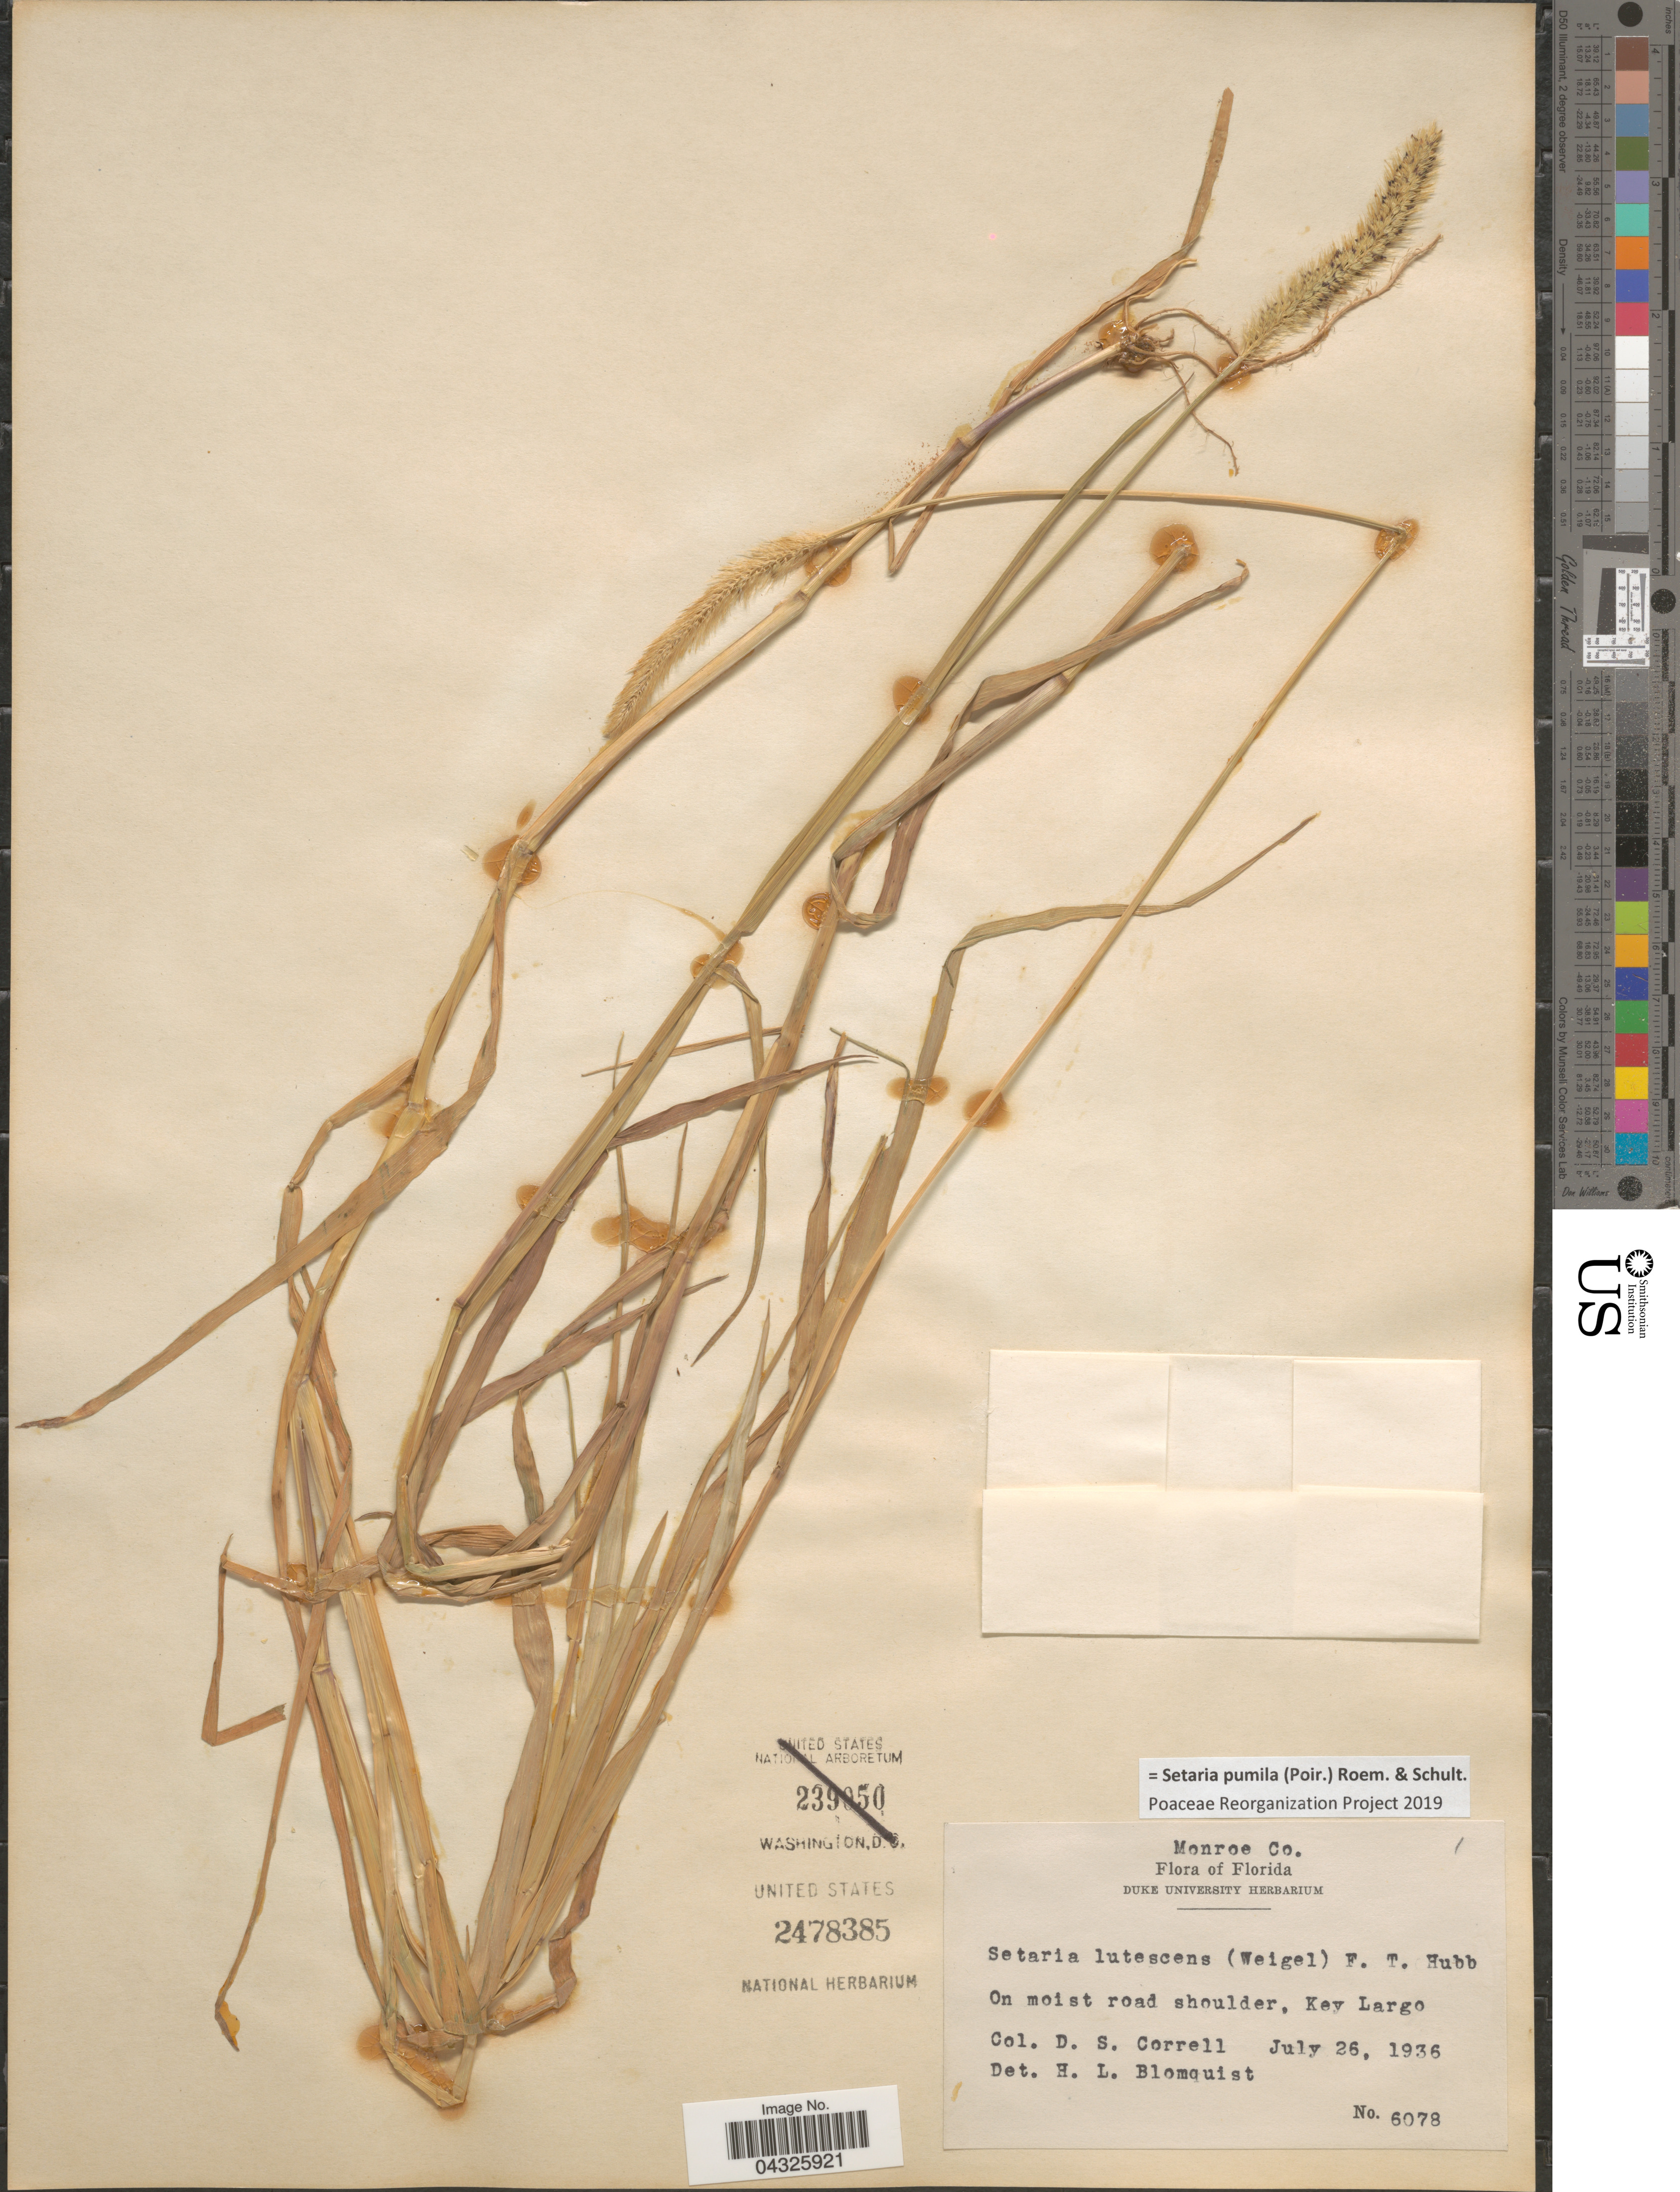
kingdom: Plantae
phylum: Tracheophyta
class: Liliopsida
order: Poales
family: Poaceae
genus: Setaria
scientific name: Setaria pumila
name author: (Poir.) Roem. & Schult.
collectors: D. S. Correll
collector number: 6078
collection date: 1936-07-26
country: United States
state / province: Florida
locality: Monroe Co. On moist road shoulder, Key Largo.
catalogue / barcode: US 2478385